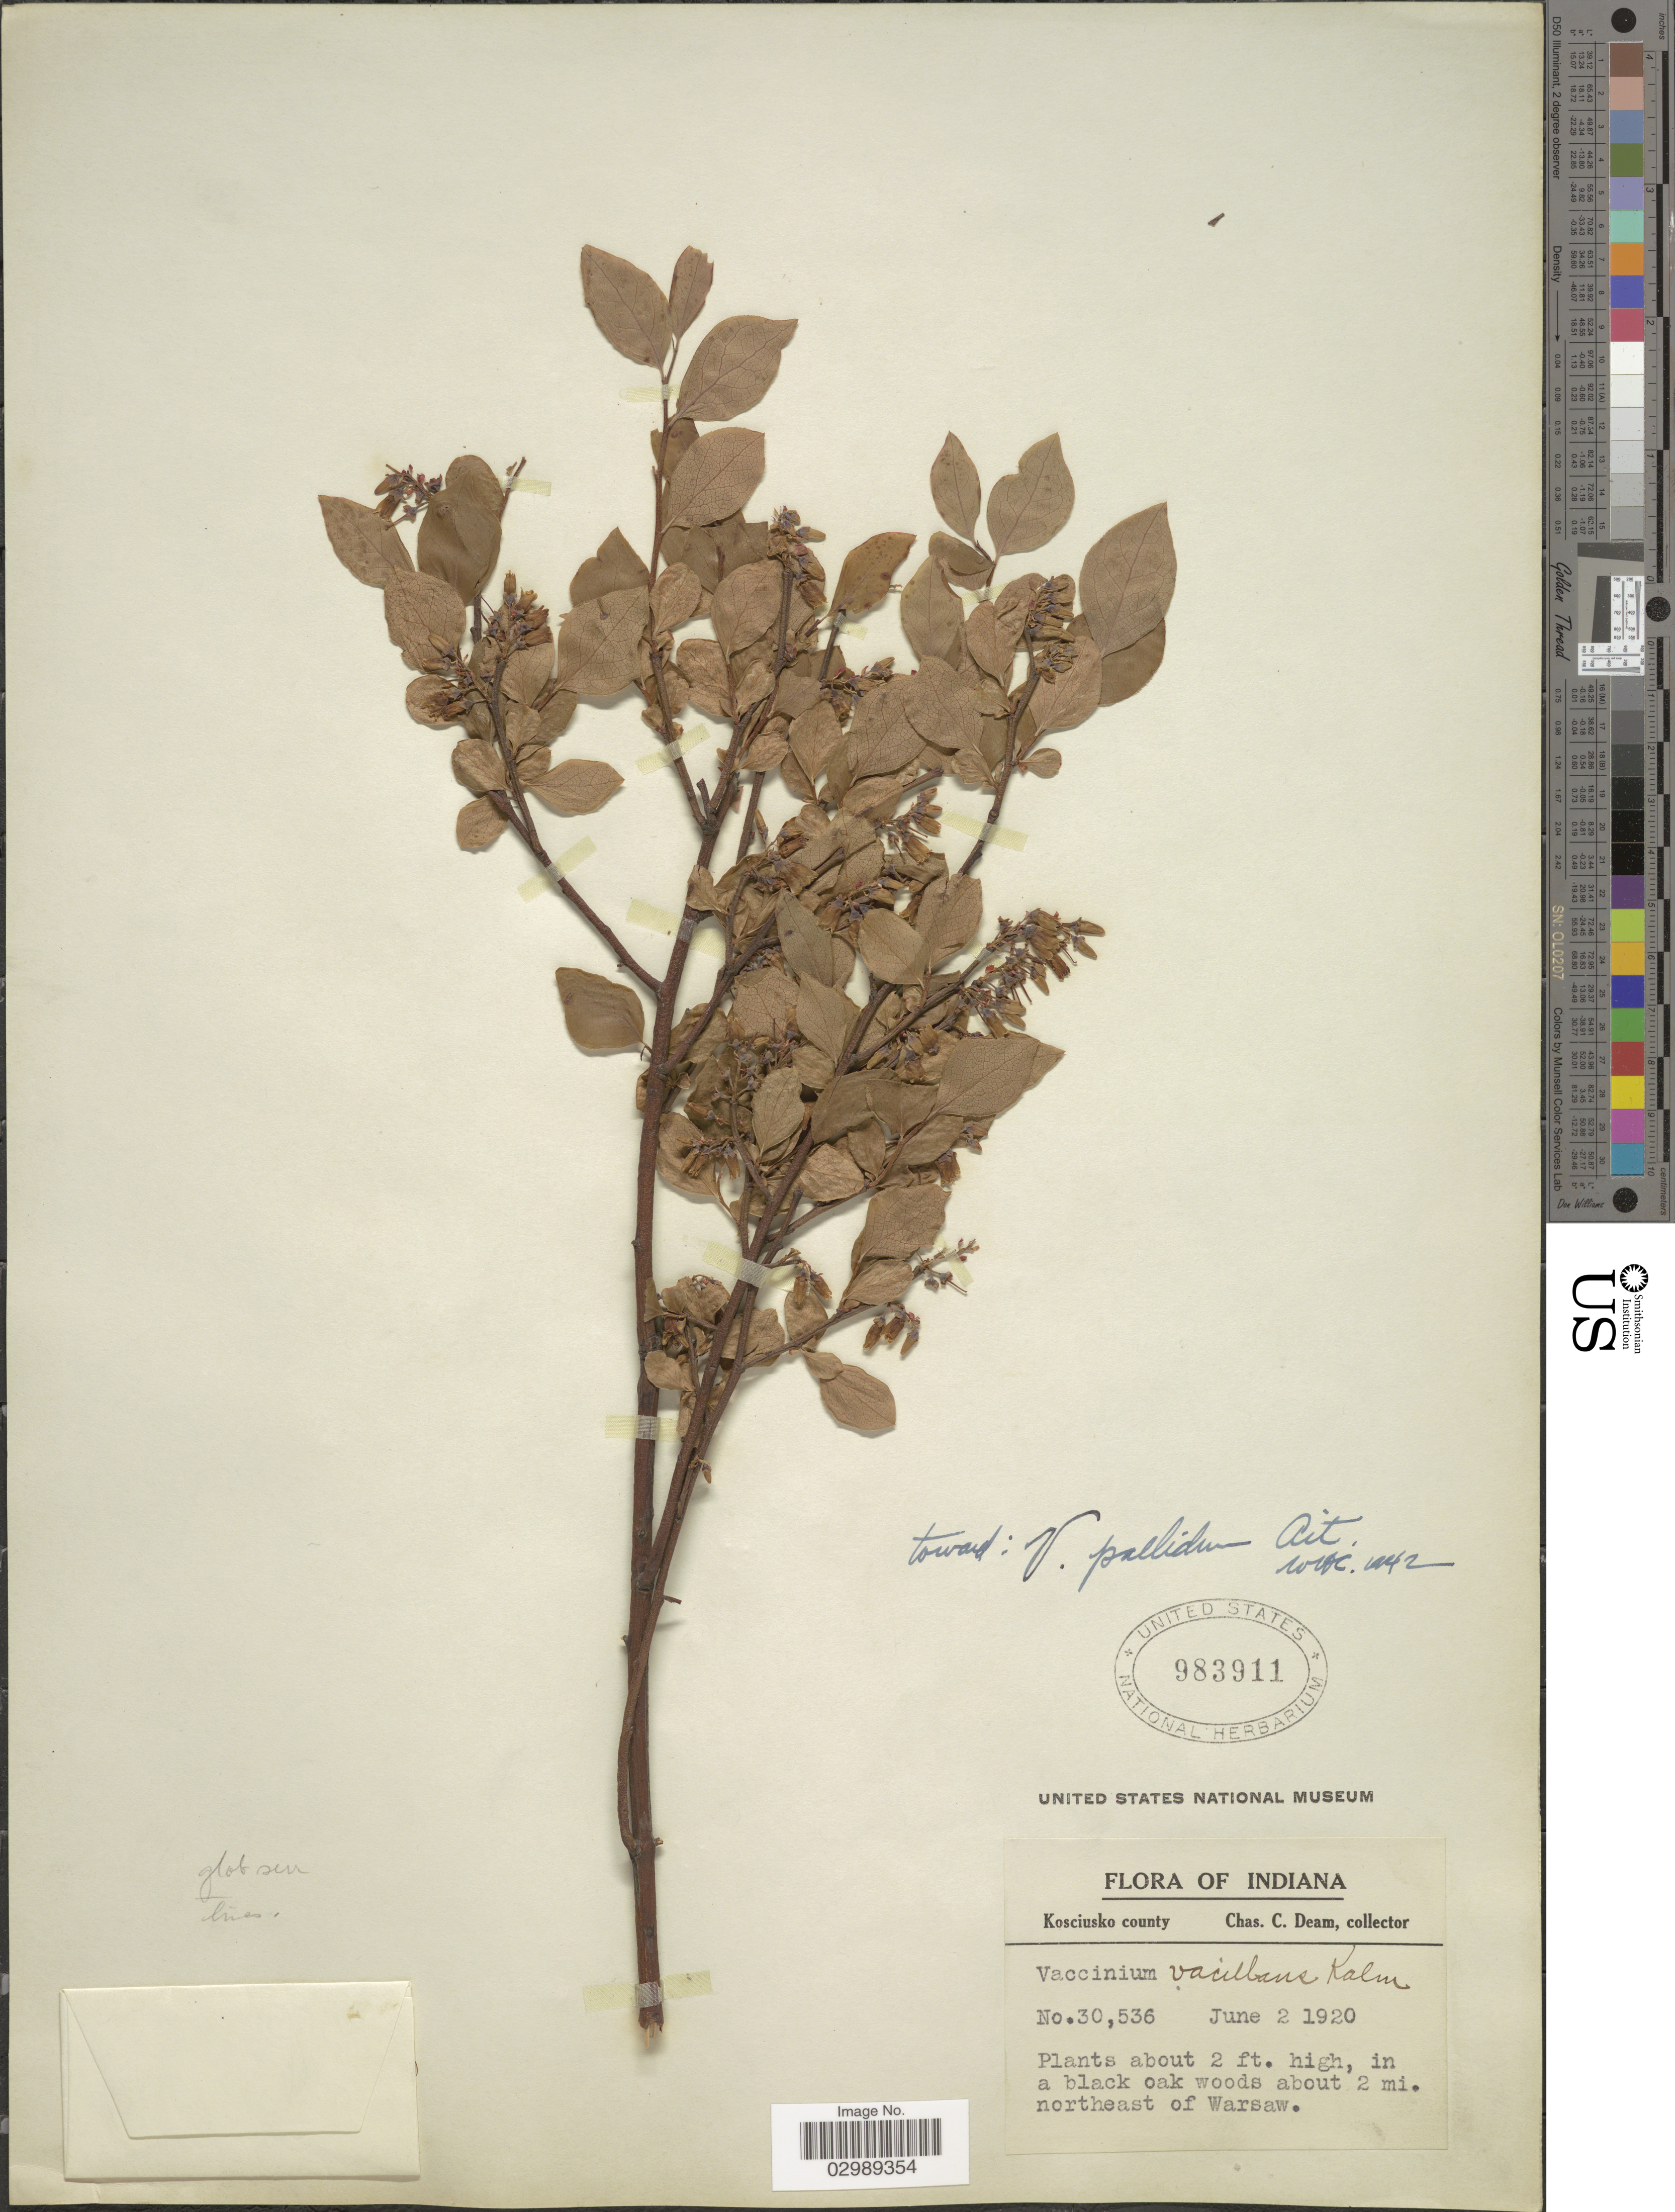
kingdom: Plantae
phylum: Tracheophyta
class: Magnoliopsida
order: Ericales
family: Ericaceae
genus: Vaccinium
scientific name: Vaccinium pallidum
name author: Aiton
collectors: C. C. Deam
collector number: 30536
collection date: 1920-06-02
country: United States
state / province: Indiana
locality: Kosciusko County, in a black oak woods about 2 mi. northeast of Warsaw.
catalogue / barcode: US 983911